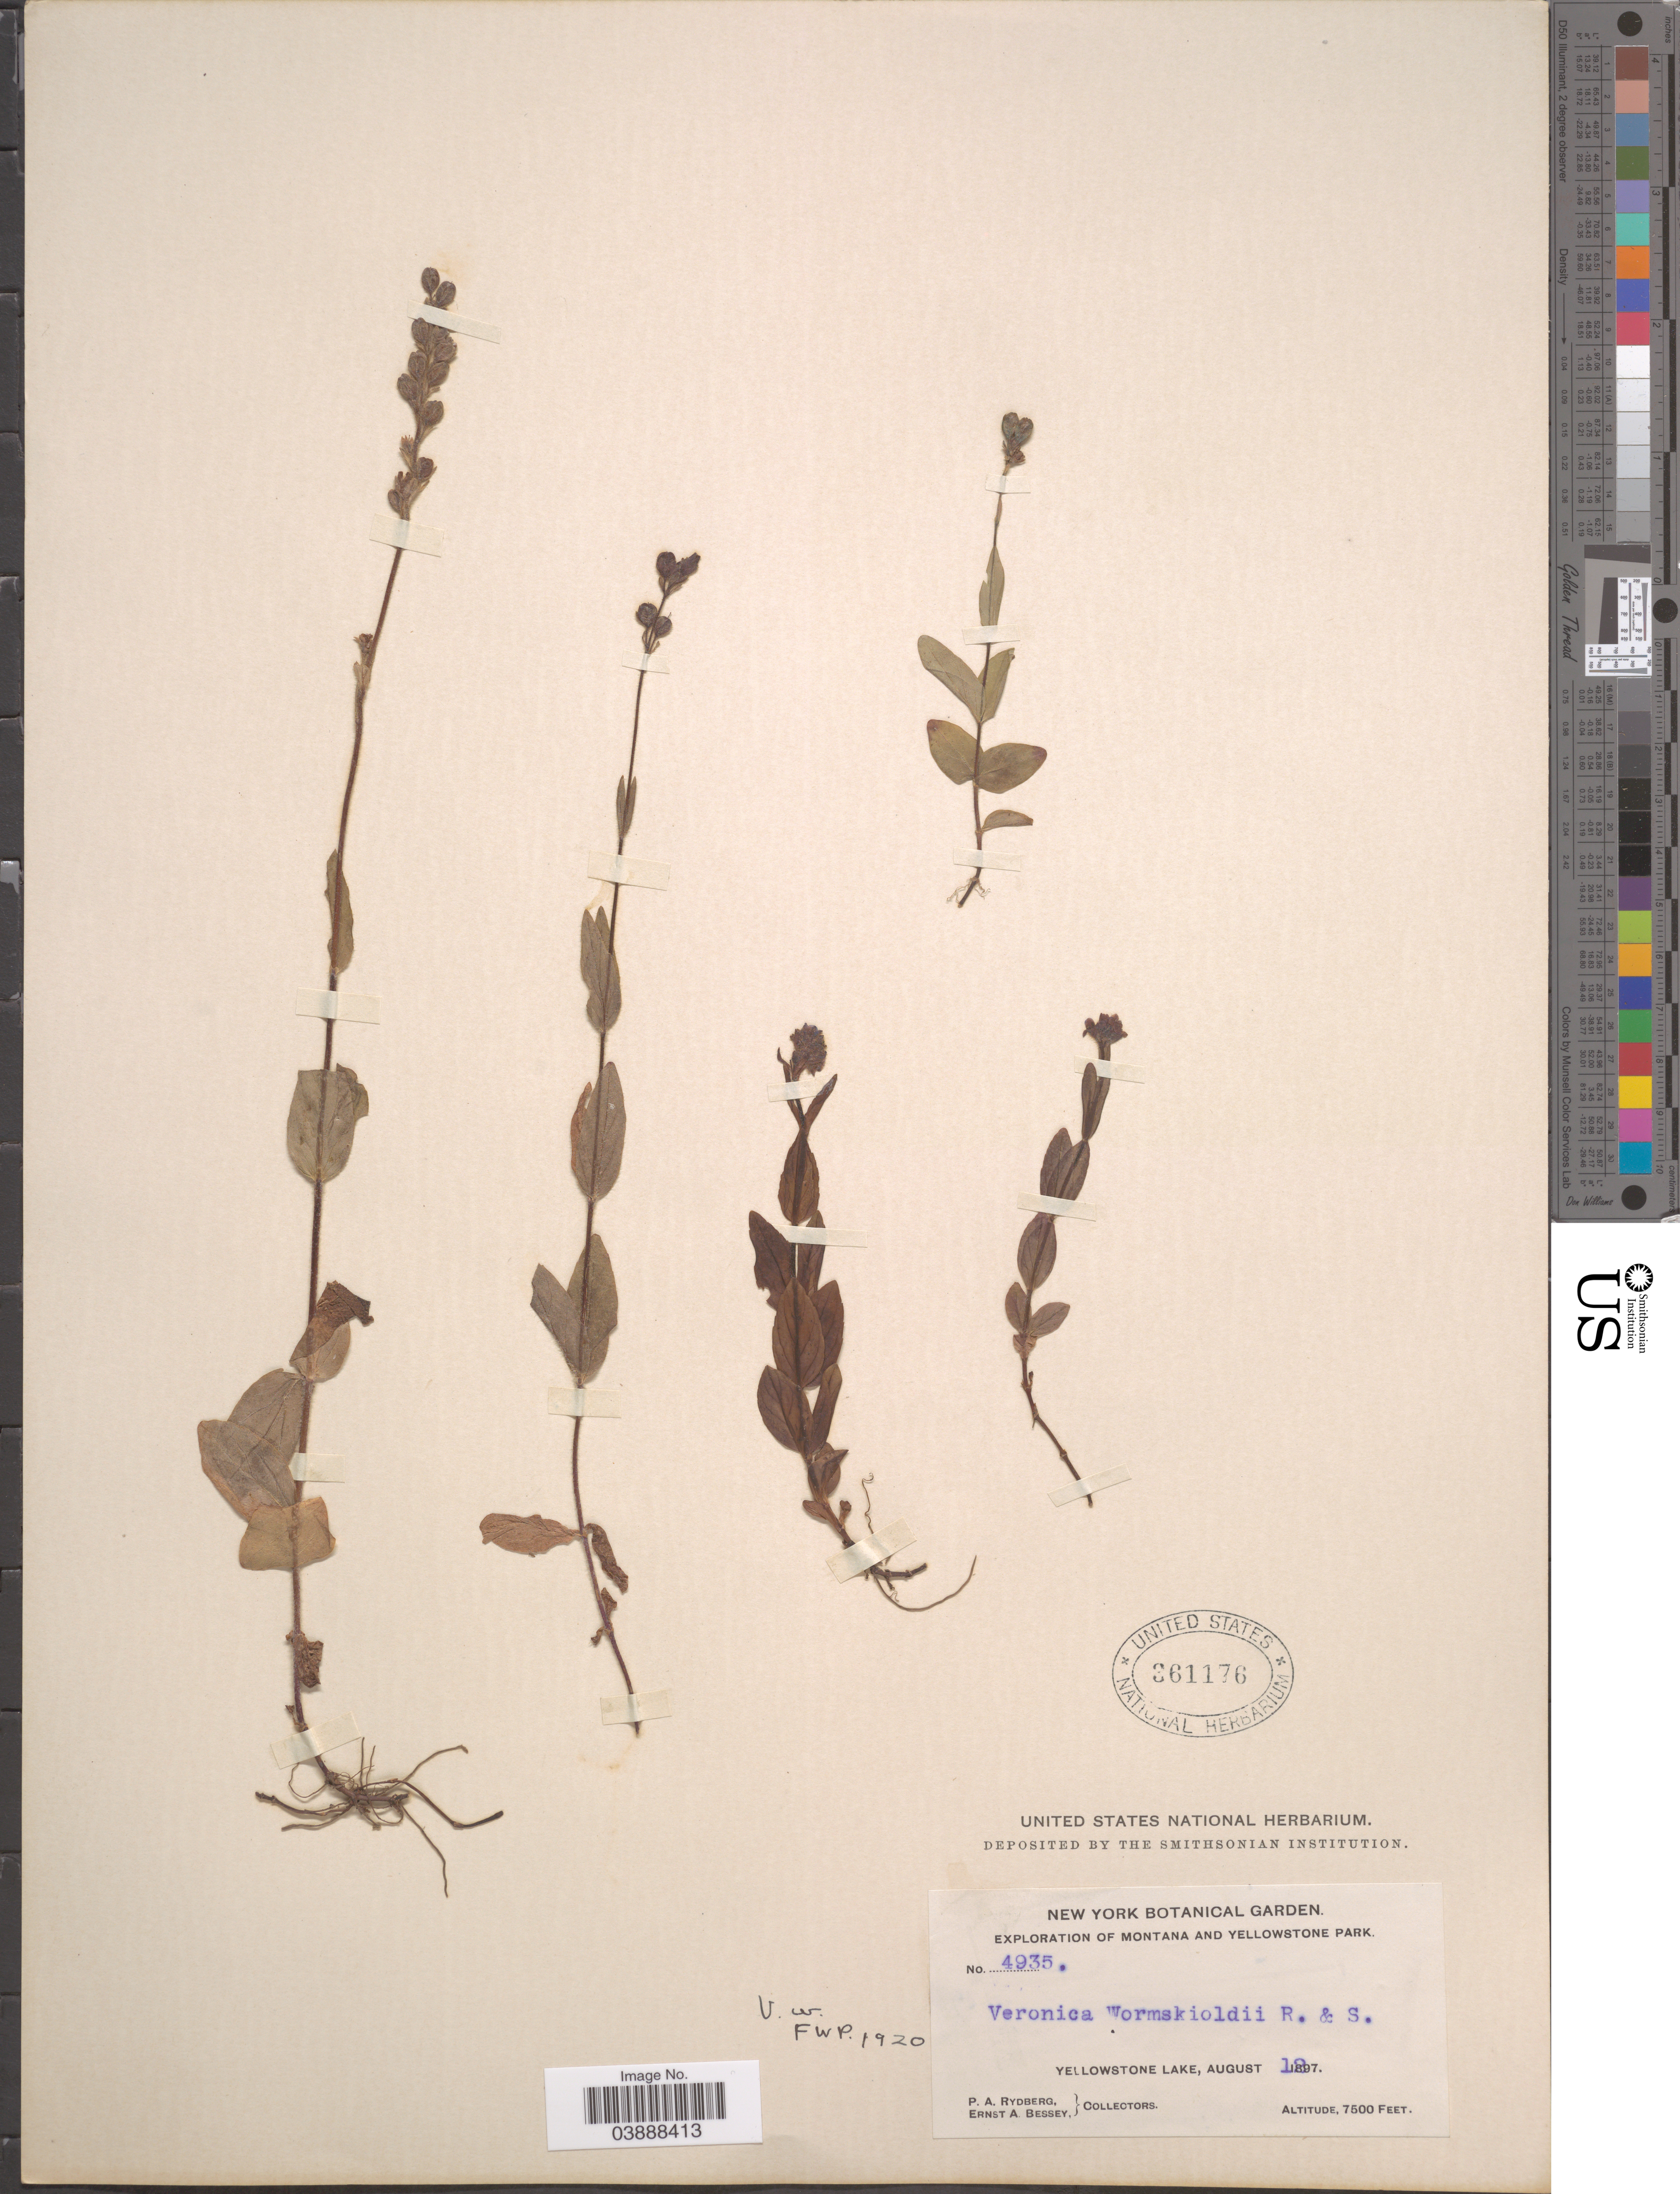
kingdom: Plantae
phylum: Tracheophyta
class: Magnoliopsida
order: Lamiales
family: Plantaginaceae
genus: Veronica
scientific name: Veronica wormskjoldii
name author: Roem. & Schult.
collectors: P. A. Rydberg & E. A. Bessey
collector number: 4935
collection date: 1897-08-12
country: United States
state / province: Montana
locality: Yellowstone Park. Yellowstone Lake.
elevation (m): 2286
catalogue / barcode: US 361176